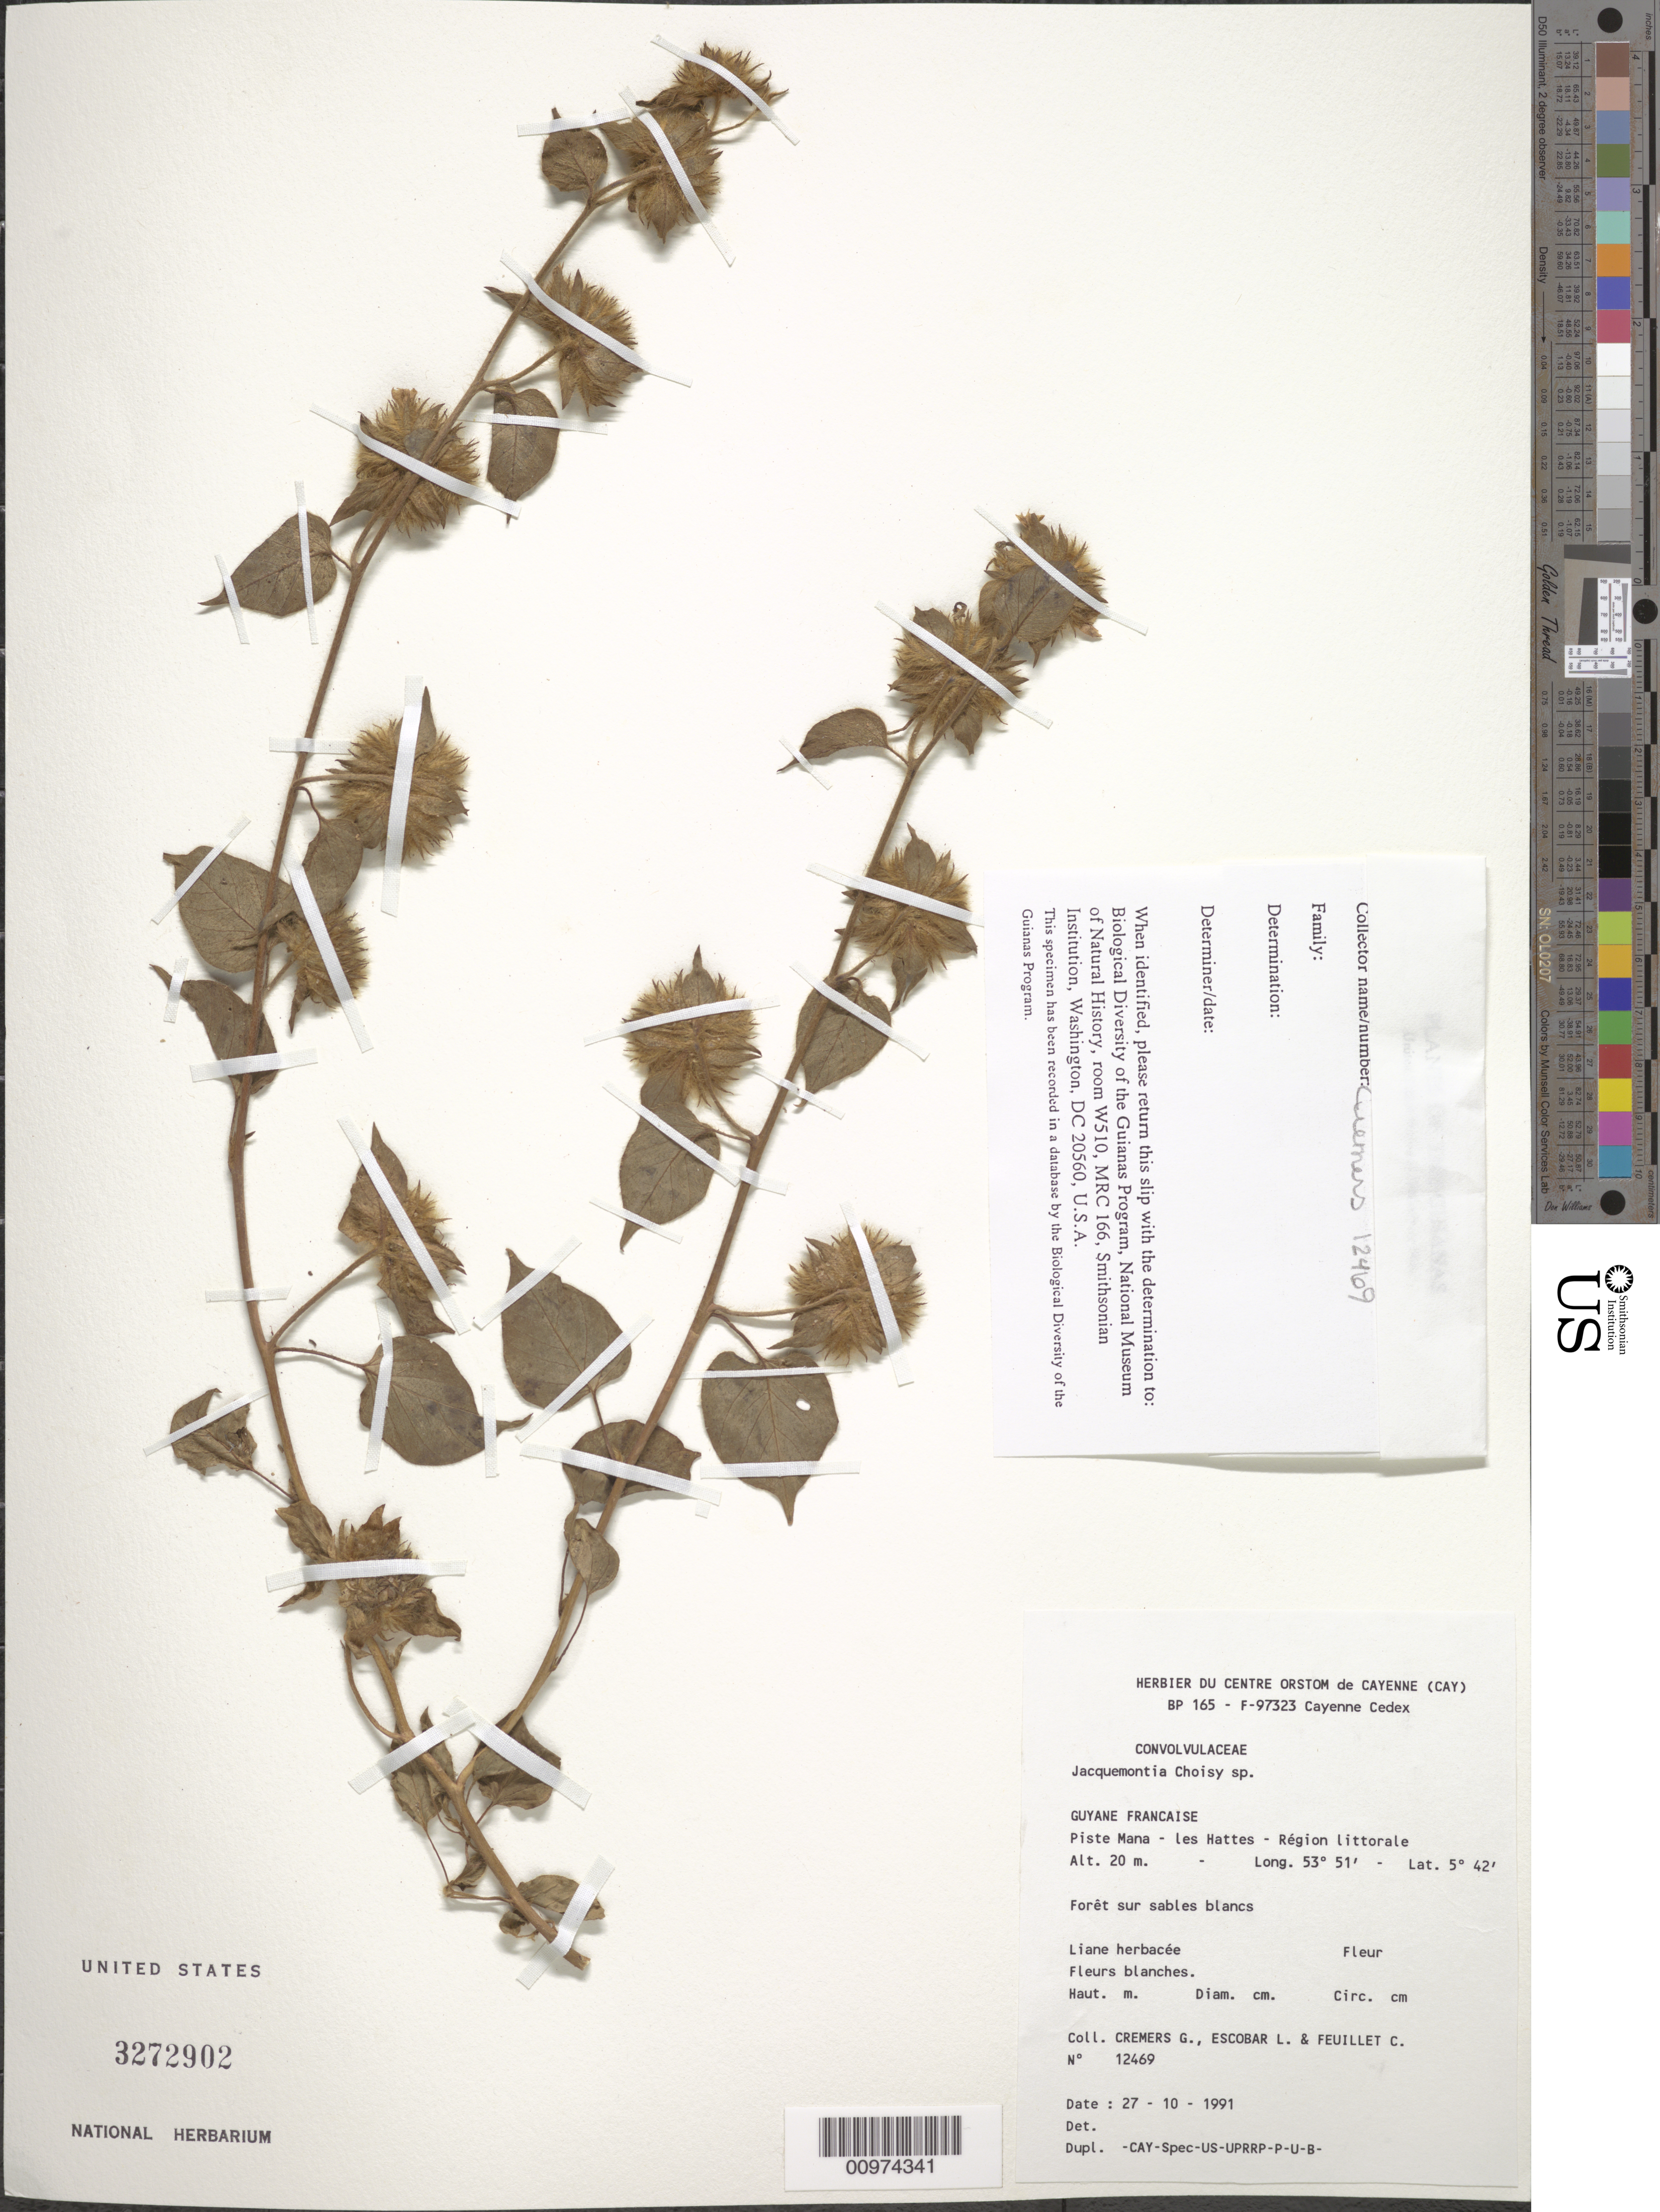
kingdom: Plantae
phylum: Tracheophyta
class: Magnoliopsida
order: Solanales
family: Convolvulaceae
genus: Jacquemontia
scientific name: Jacquemontia sp.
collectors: G. Cremers, L. Escobar & C. Feuillet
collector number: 12469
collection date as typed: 27-Oct-91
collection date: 1991-10-27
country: French Guiana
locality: Piste Mana, les Hattes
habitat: Forest on white sand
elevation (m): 20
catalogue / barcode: US 3272902